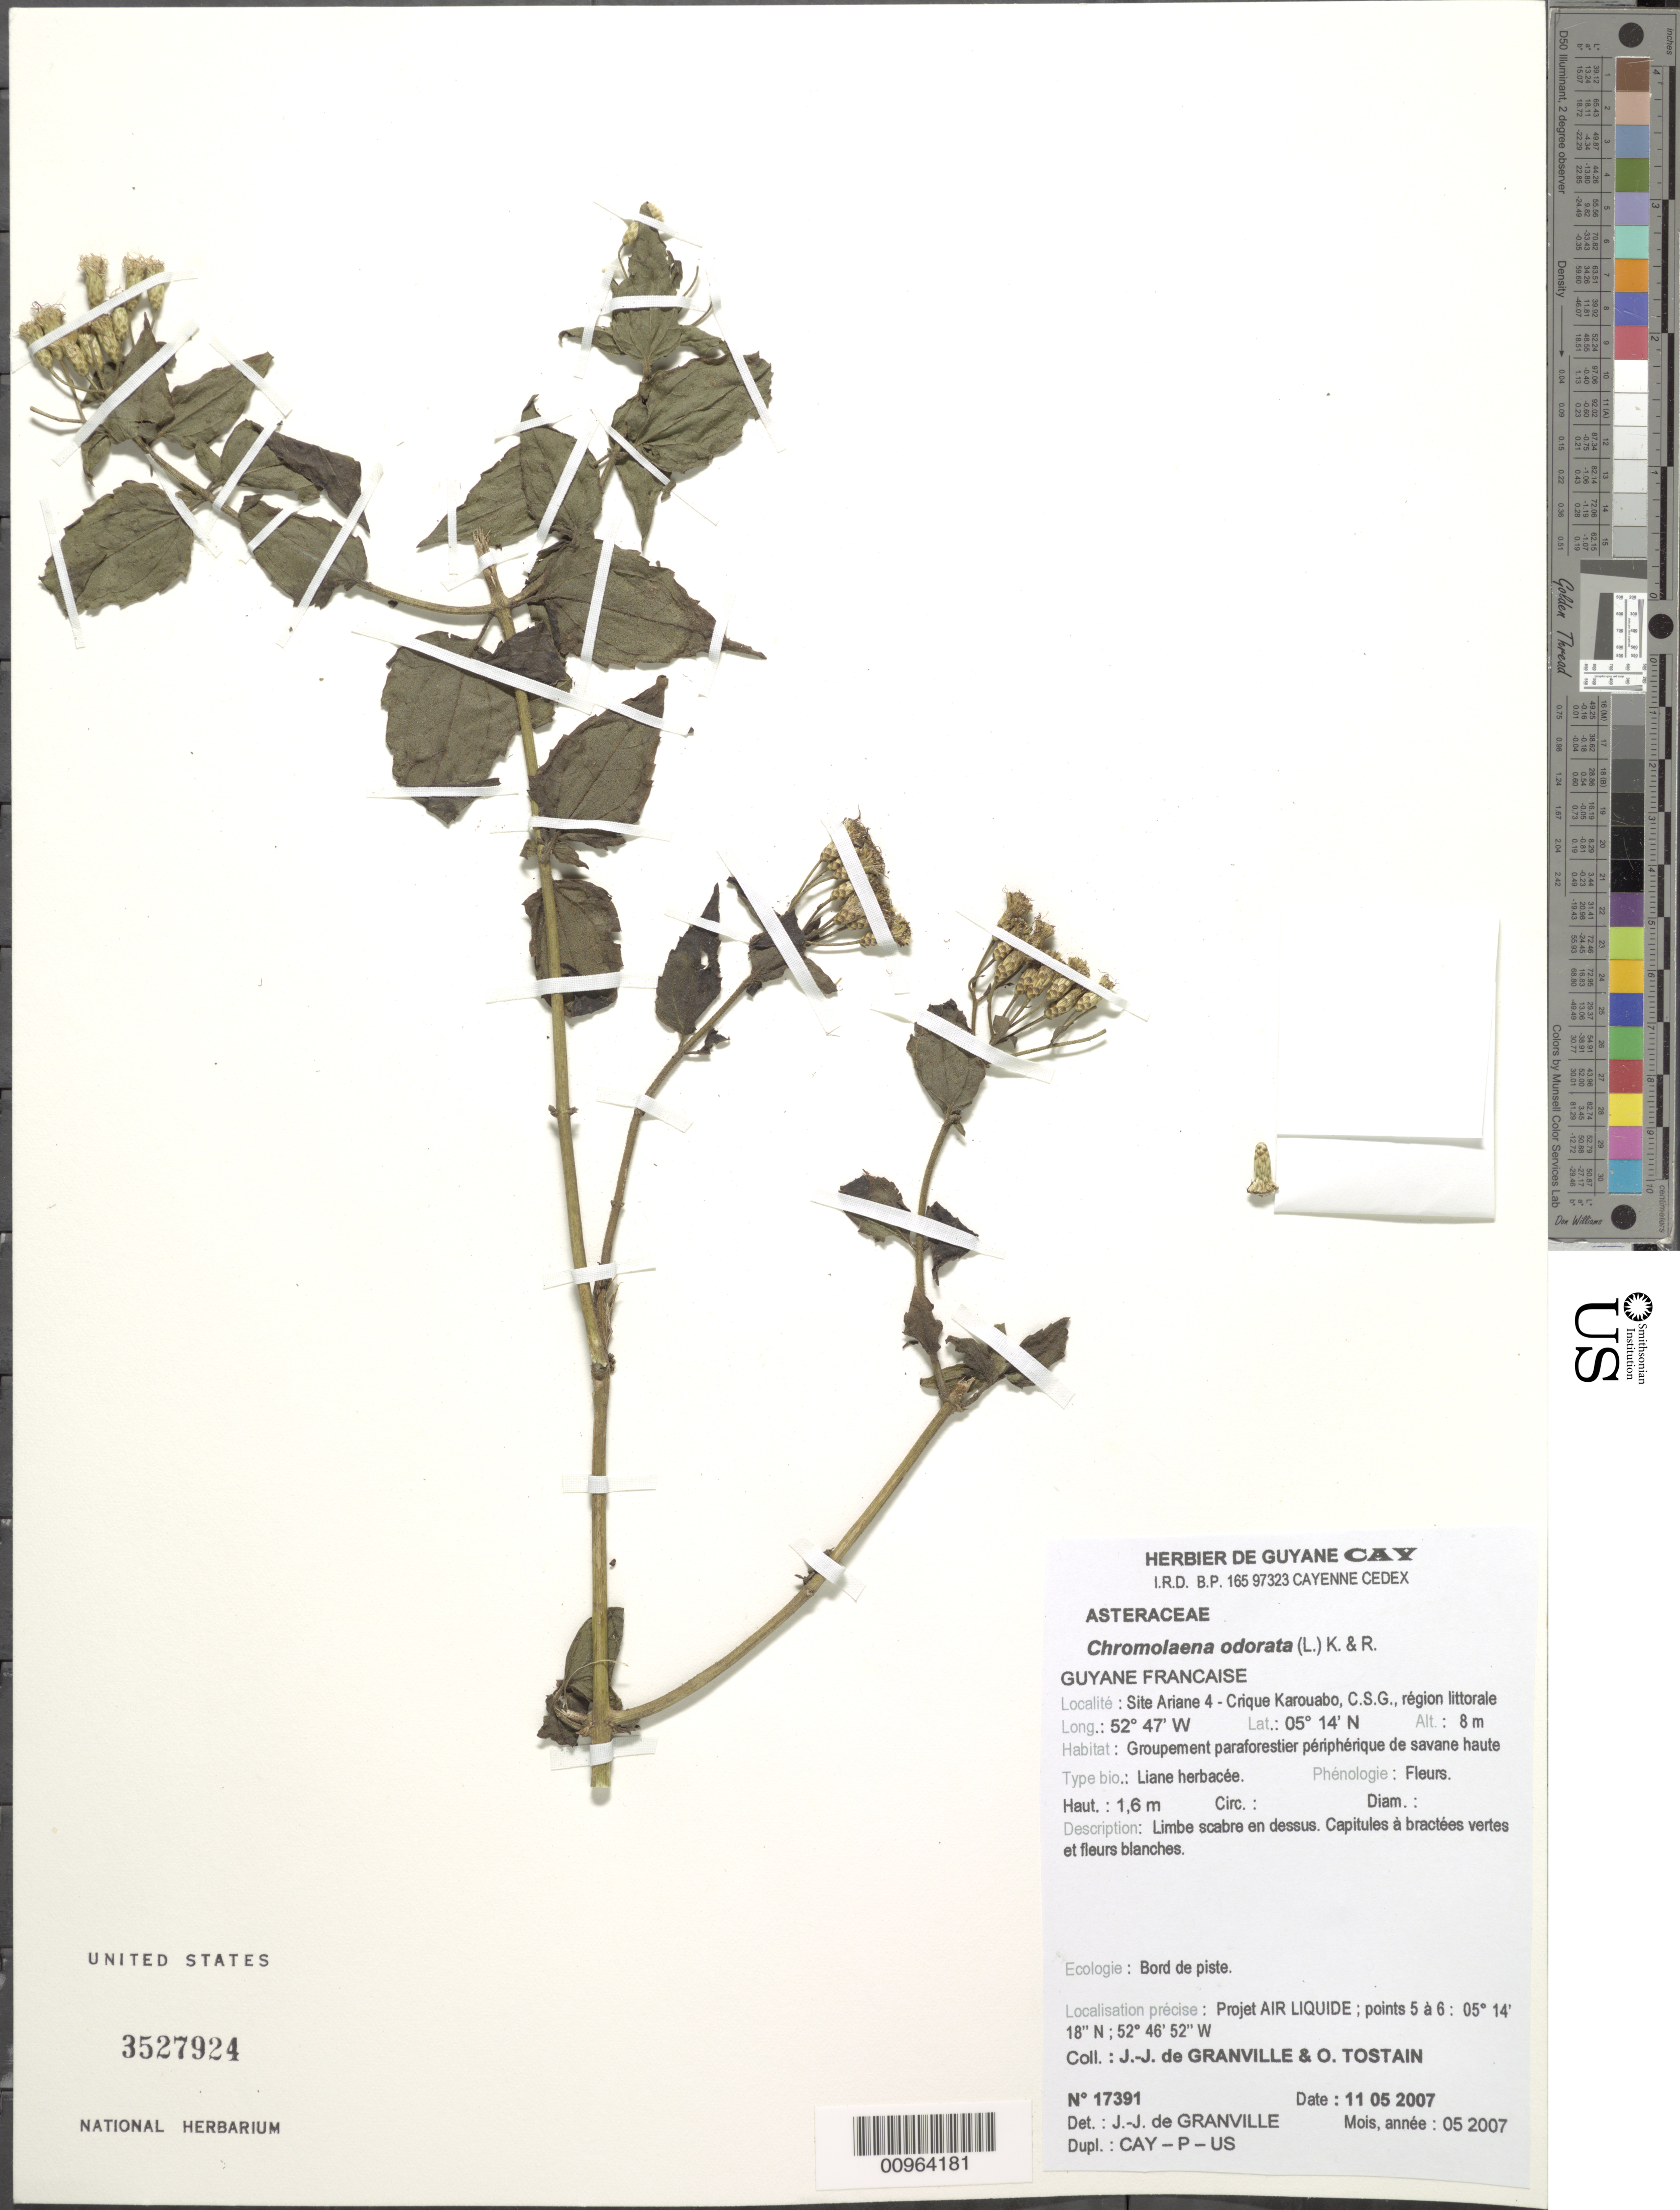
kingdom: Plantae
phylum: Tracheophyta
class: Magnoliopsida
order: Asterales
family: Asteraceae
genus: Chromolaena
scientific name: Chromolaena odorata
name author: (L.) R.M. King & H. Rob.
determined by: Granville, J. J. de, (CAY), Institut de Recherche pour le Developpement (IRD) (FRENCH GUIANA)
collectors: J.-J. de Granville & O. Tostain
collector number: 17391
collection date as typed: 11-May-07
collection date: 2007-05-11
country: French Guiana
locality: Crique Karouabo, C.S.G., Site Ariane 4. Projet AIR LIQUIDE; points 5 a 6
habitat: Region littorale; groupement paraforestiere peripherique de savane haute. Bord de piste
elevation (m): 8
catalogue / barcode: US 3527924